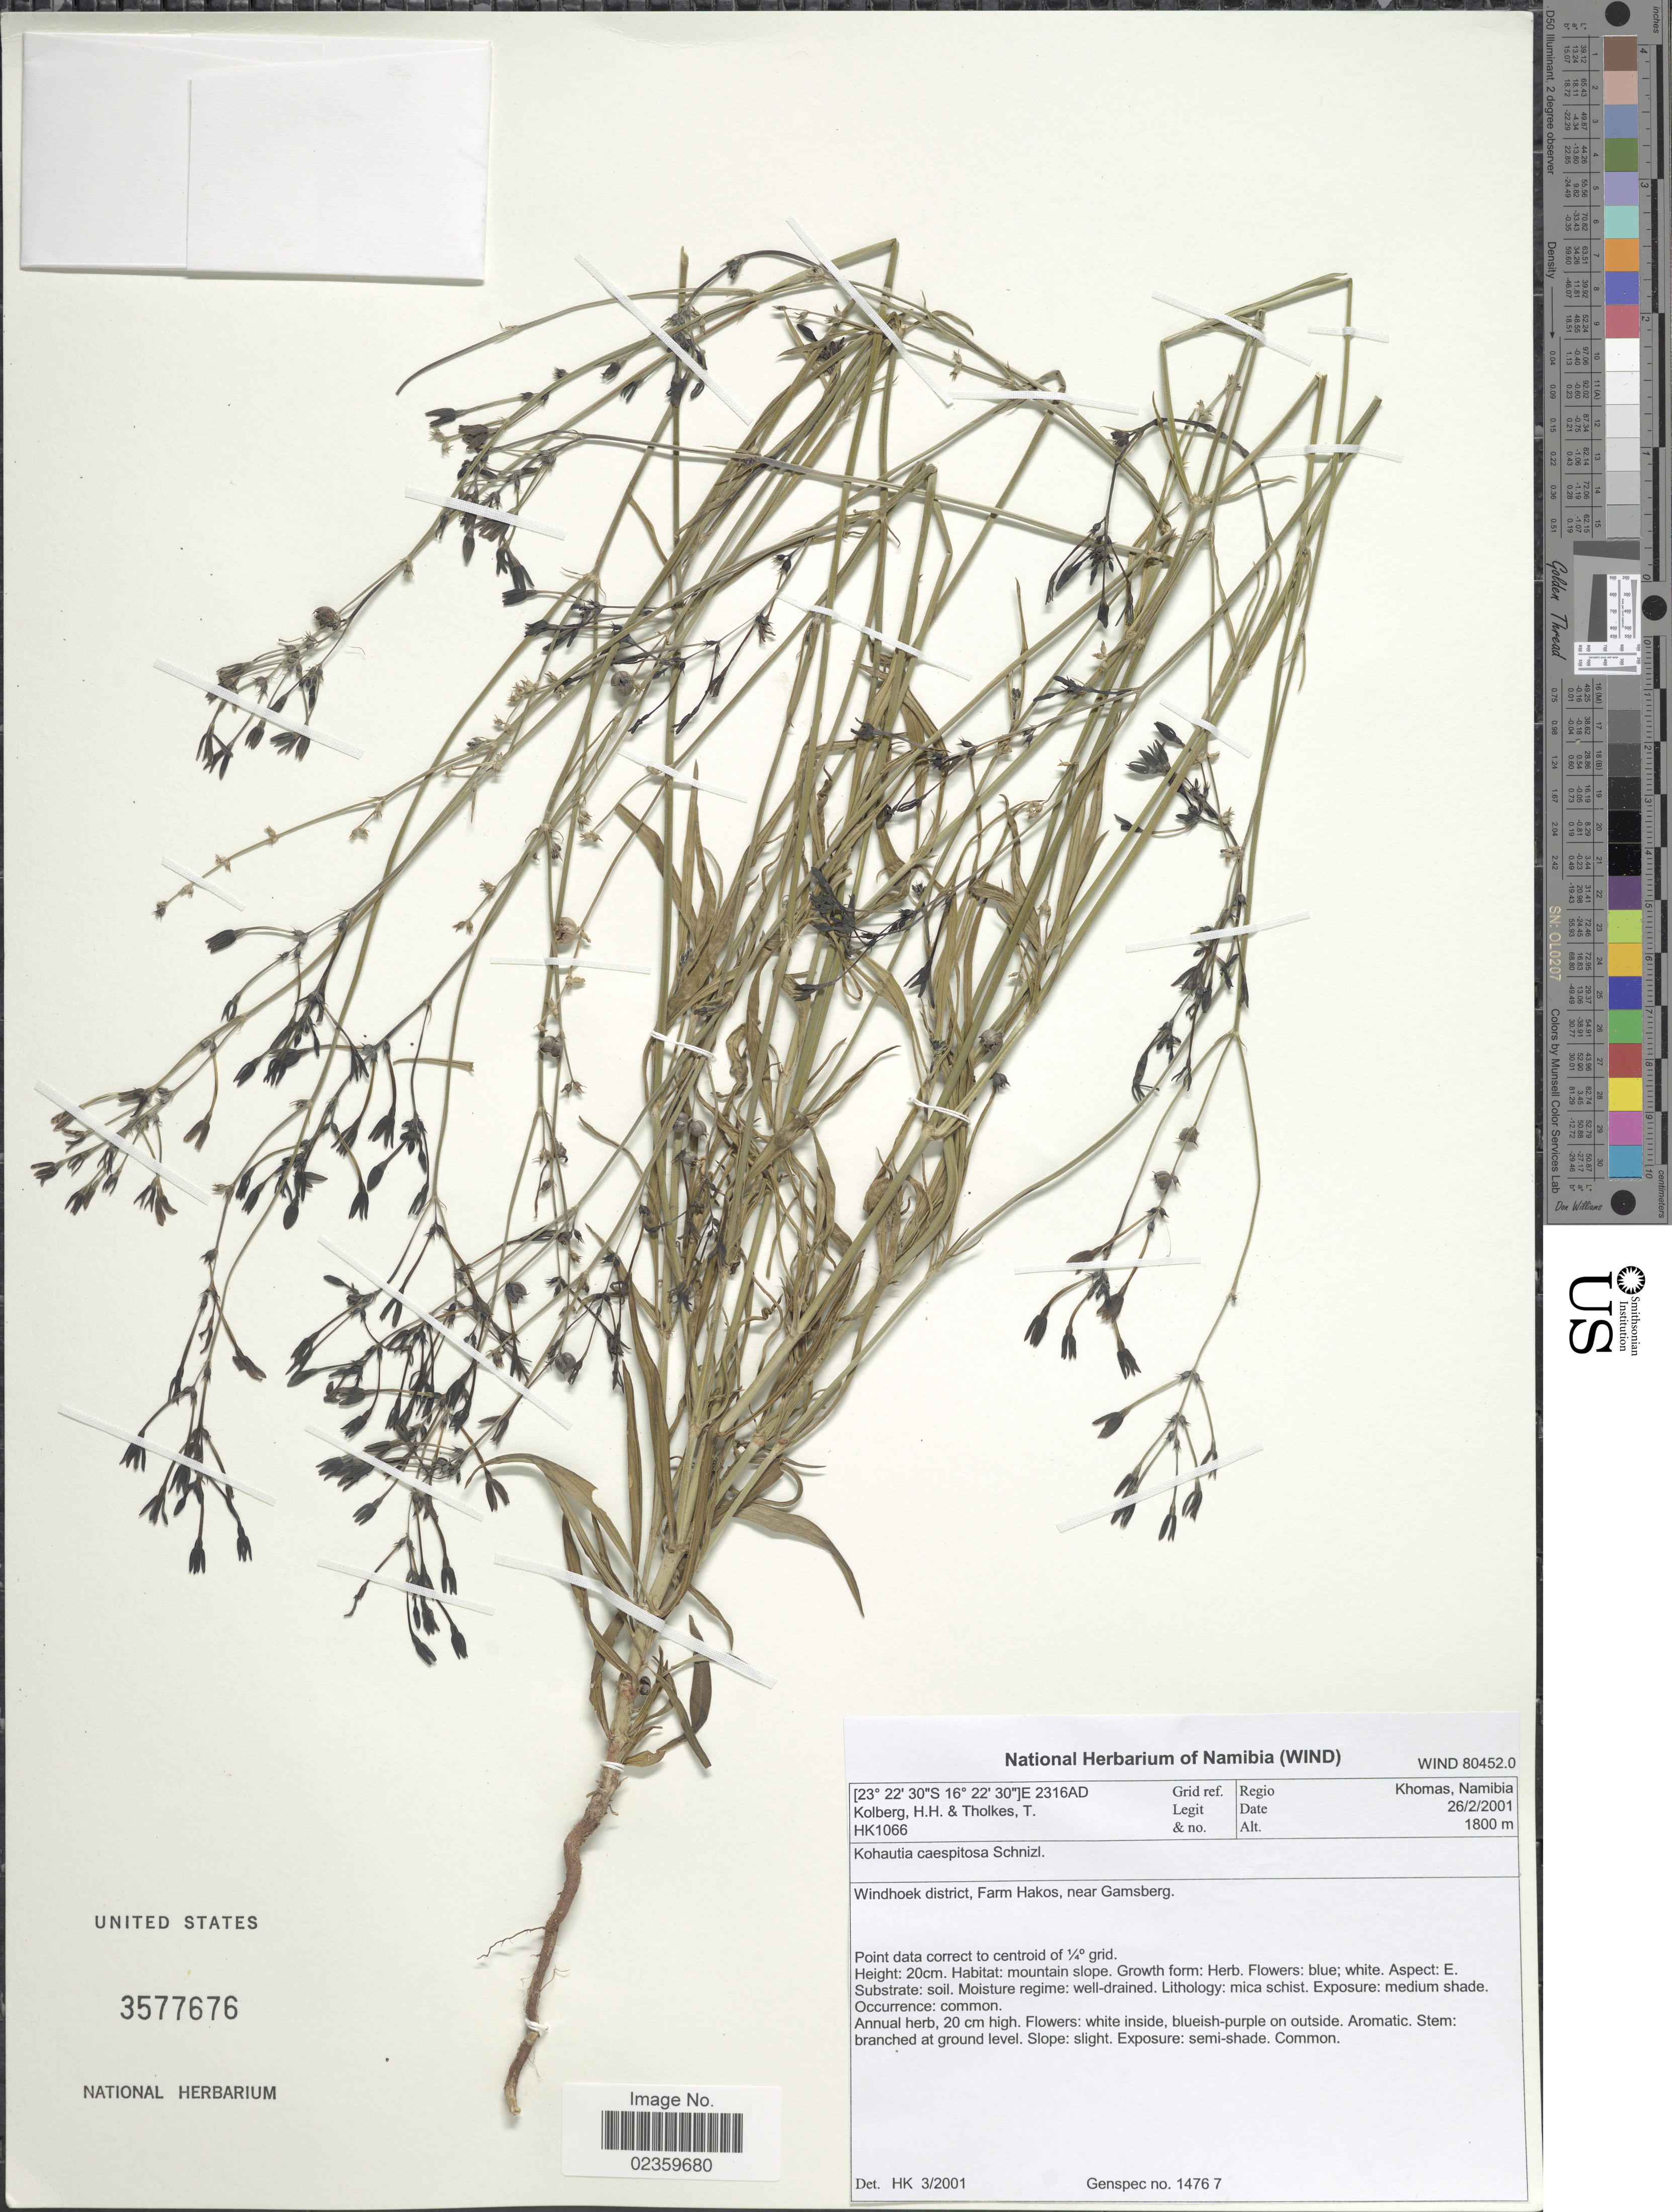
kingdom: Plantae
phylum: Tracheophyta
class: Magnoliopsida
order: Gentianales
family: Rubiaceae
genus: Kohautia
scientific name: Kohautia caespitosa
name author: Schnizl.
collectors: H. H. Kolberg & T. Tholkes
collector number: HK1066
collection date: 2001-02-26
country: Namibia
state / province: Khomas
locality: Windhoek district, Farm Hakos, near Gamsberg 2316AD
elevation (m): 1800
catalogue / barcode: US 3577676